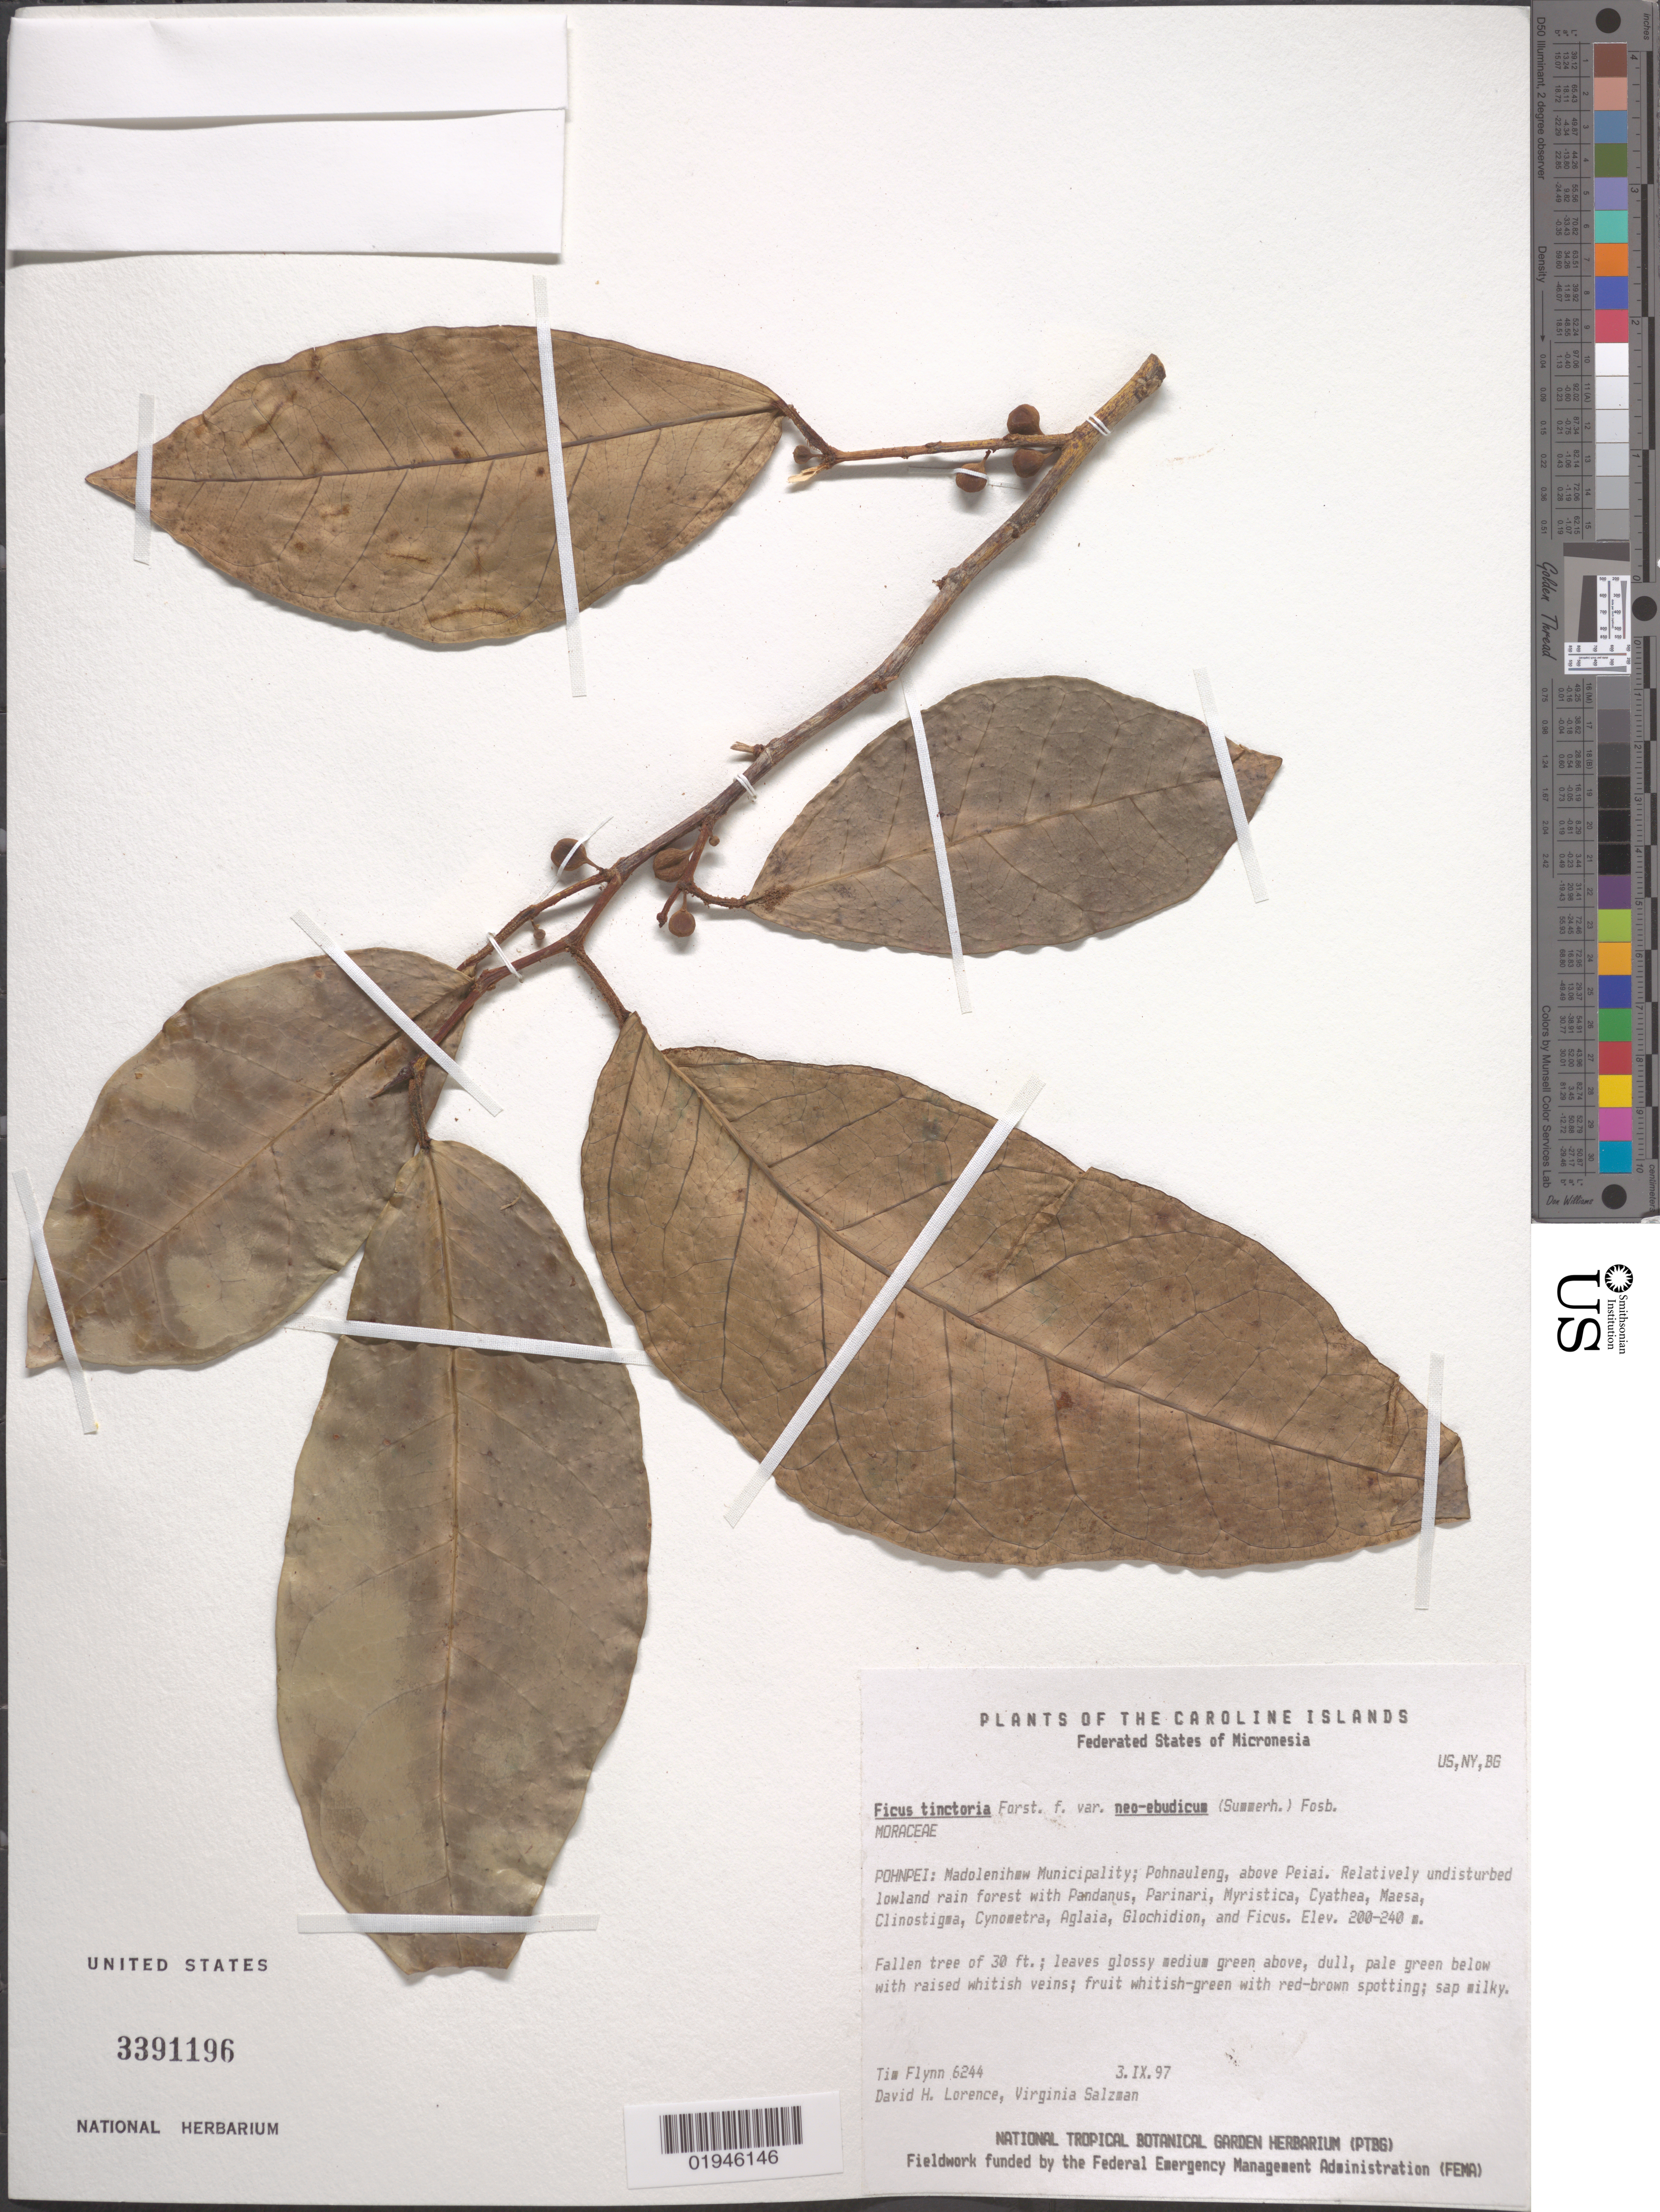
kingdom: Plantae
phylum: Tracheophyta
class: Magnoliopsida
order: Rosales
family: Moraceae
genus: Ficus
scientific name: Ficus tinctoria var. neoebudarum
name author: (Summerh.) Fosberg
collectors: D. Lorence, T. Flynn & V. Salzmann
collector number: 6244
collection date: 1997-09-03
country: Micronesia, Federated States of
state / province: Pohnpei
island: Pohnpei [Ponape]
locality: Madolenihmw Municipality, Pohnauleng, above Peiai.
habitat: Lowland rain forest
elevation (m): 200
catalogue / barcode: US 3391196